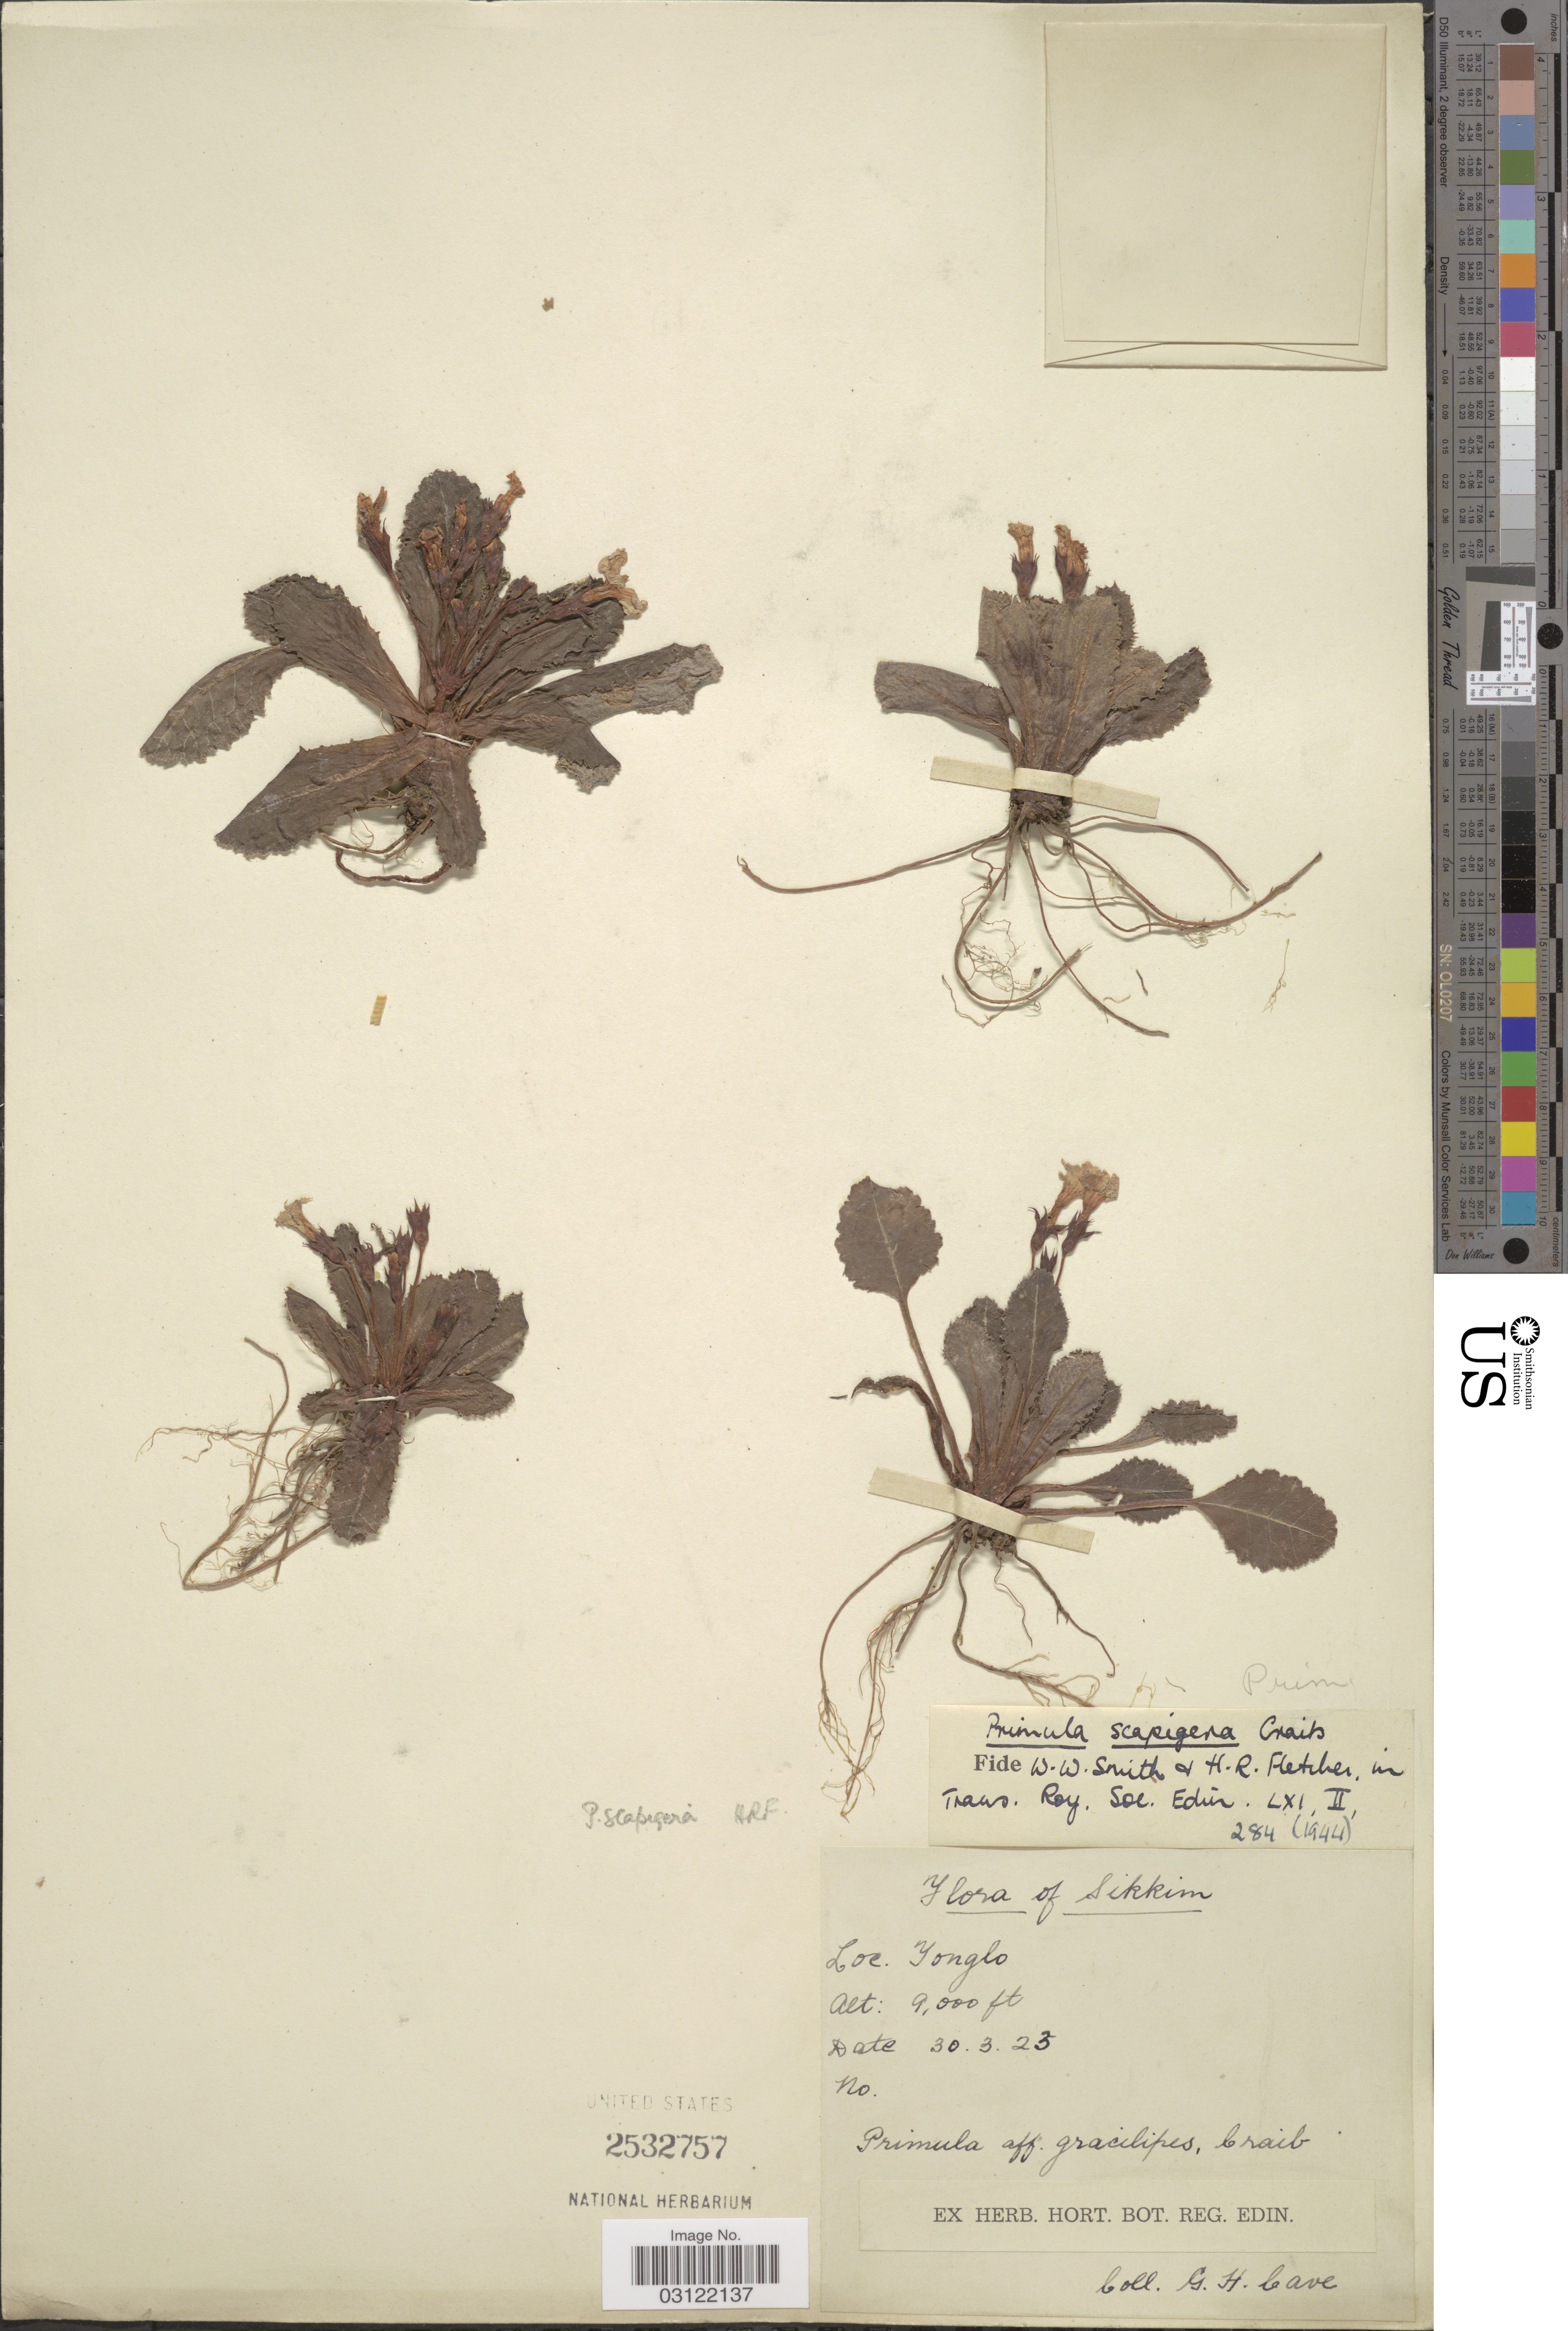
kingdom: Plantae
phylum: Tracheophyta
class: Magnoliopsida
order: Ericales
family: Primulaceae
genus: Primula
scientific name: Primula scapigera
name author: (Hook. f.) Craib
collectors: G. Cave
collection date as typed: Transcribed d/m/y: 30/3/23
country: India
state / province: Sikkim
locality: Yonglo.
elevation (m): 2743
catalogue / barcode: US 2532757